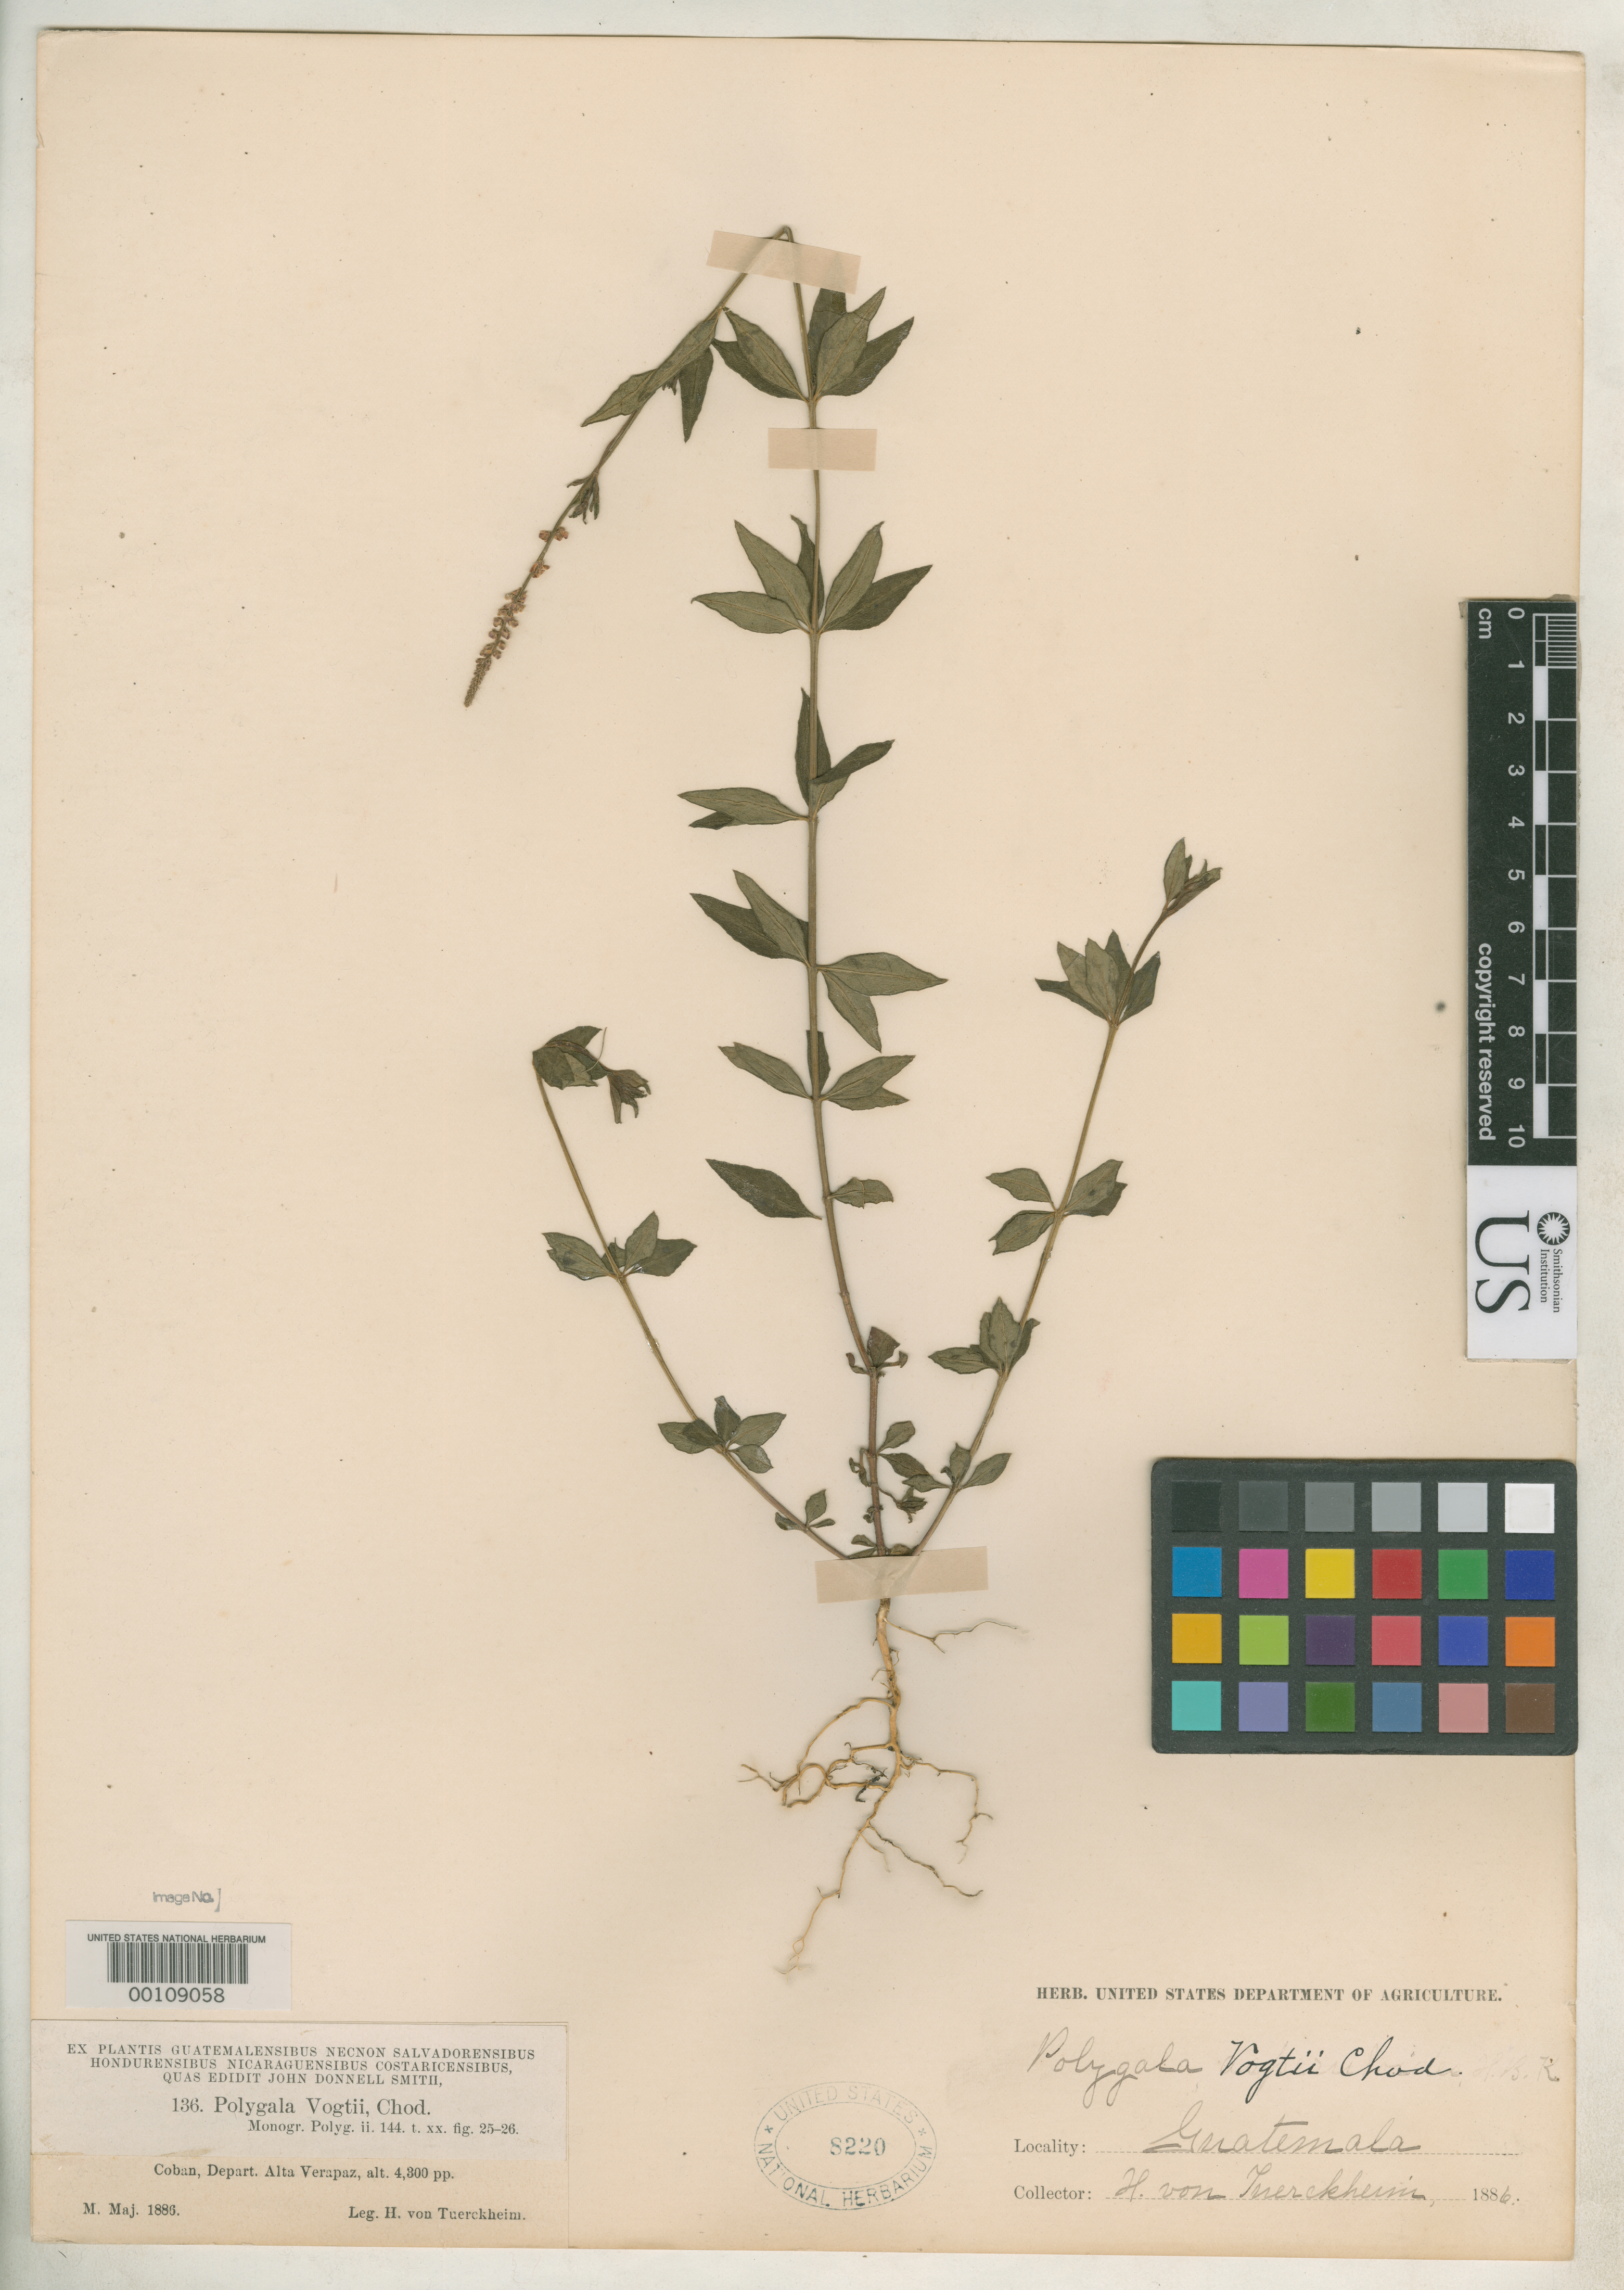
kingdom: Plantae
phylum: Tracheophyta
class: Magnoliopsida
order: Fabales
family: Polygalaceae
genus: Polygala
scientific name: Polygala vogtii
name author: Chodat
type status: Type Collection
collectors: H. von Türckheim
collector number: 136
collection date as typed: May 1886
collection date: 1886-05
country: Guatemala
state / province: Alta Verapaz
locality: Cobán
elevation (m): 1311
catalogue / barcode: US 8220